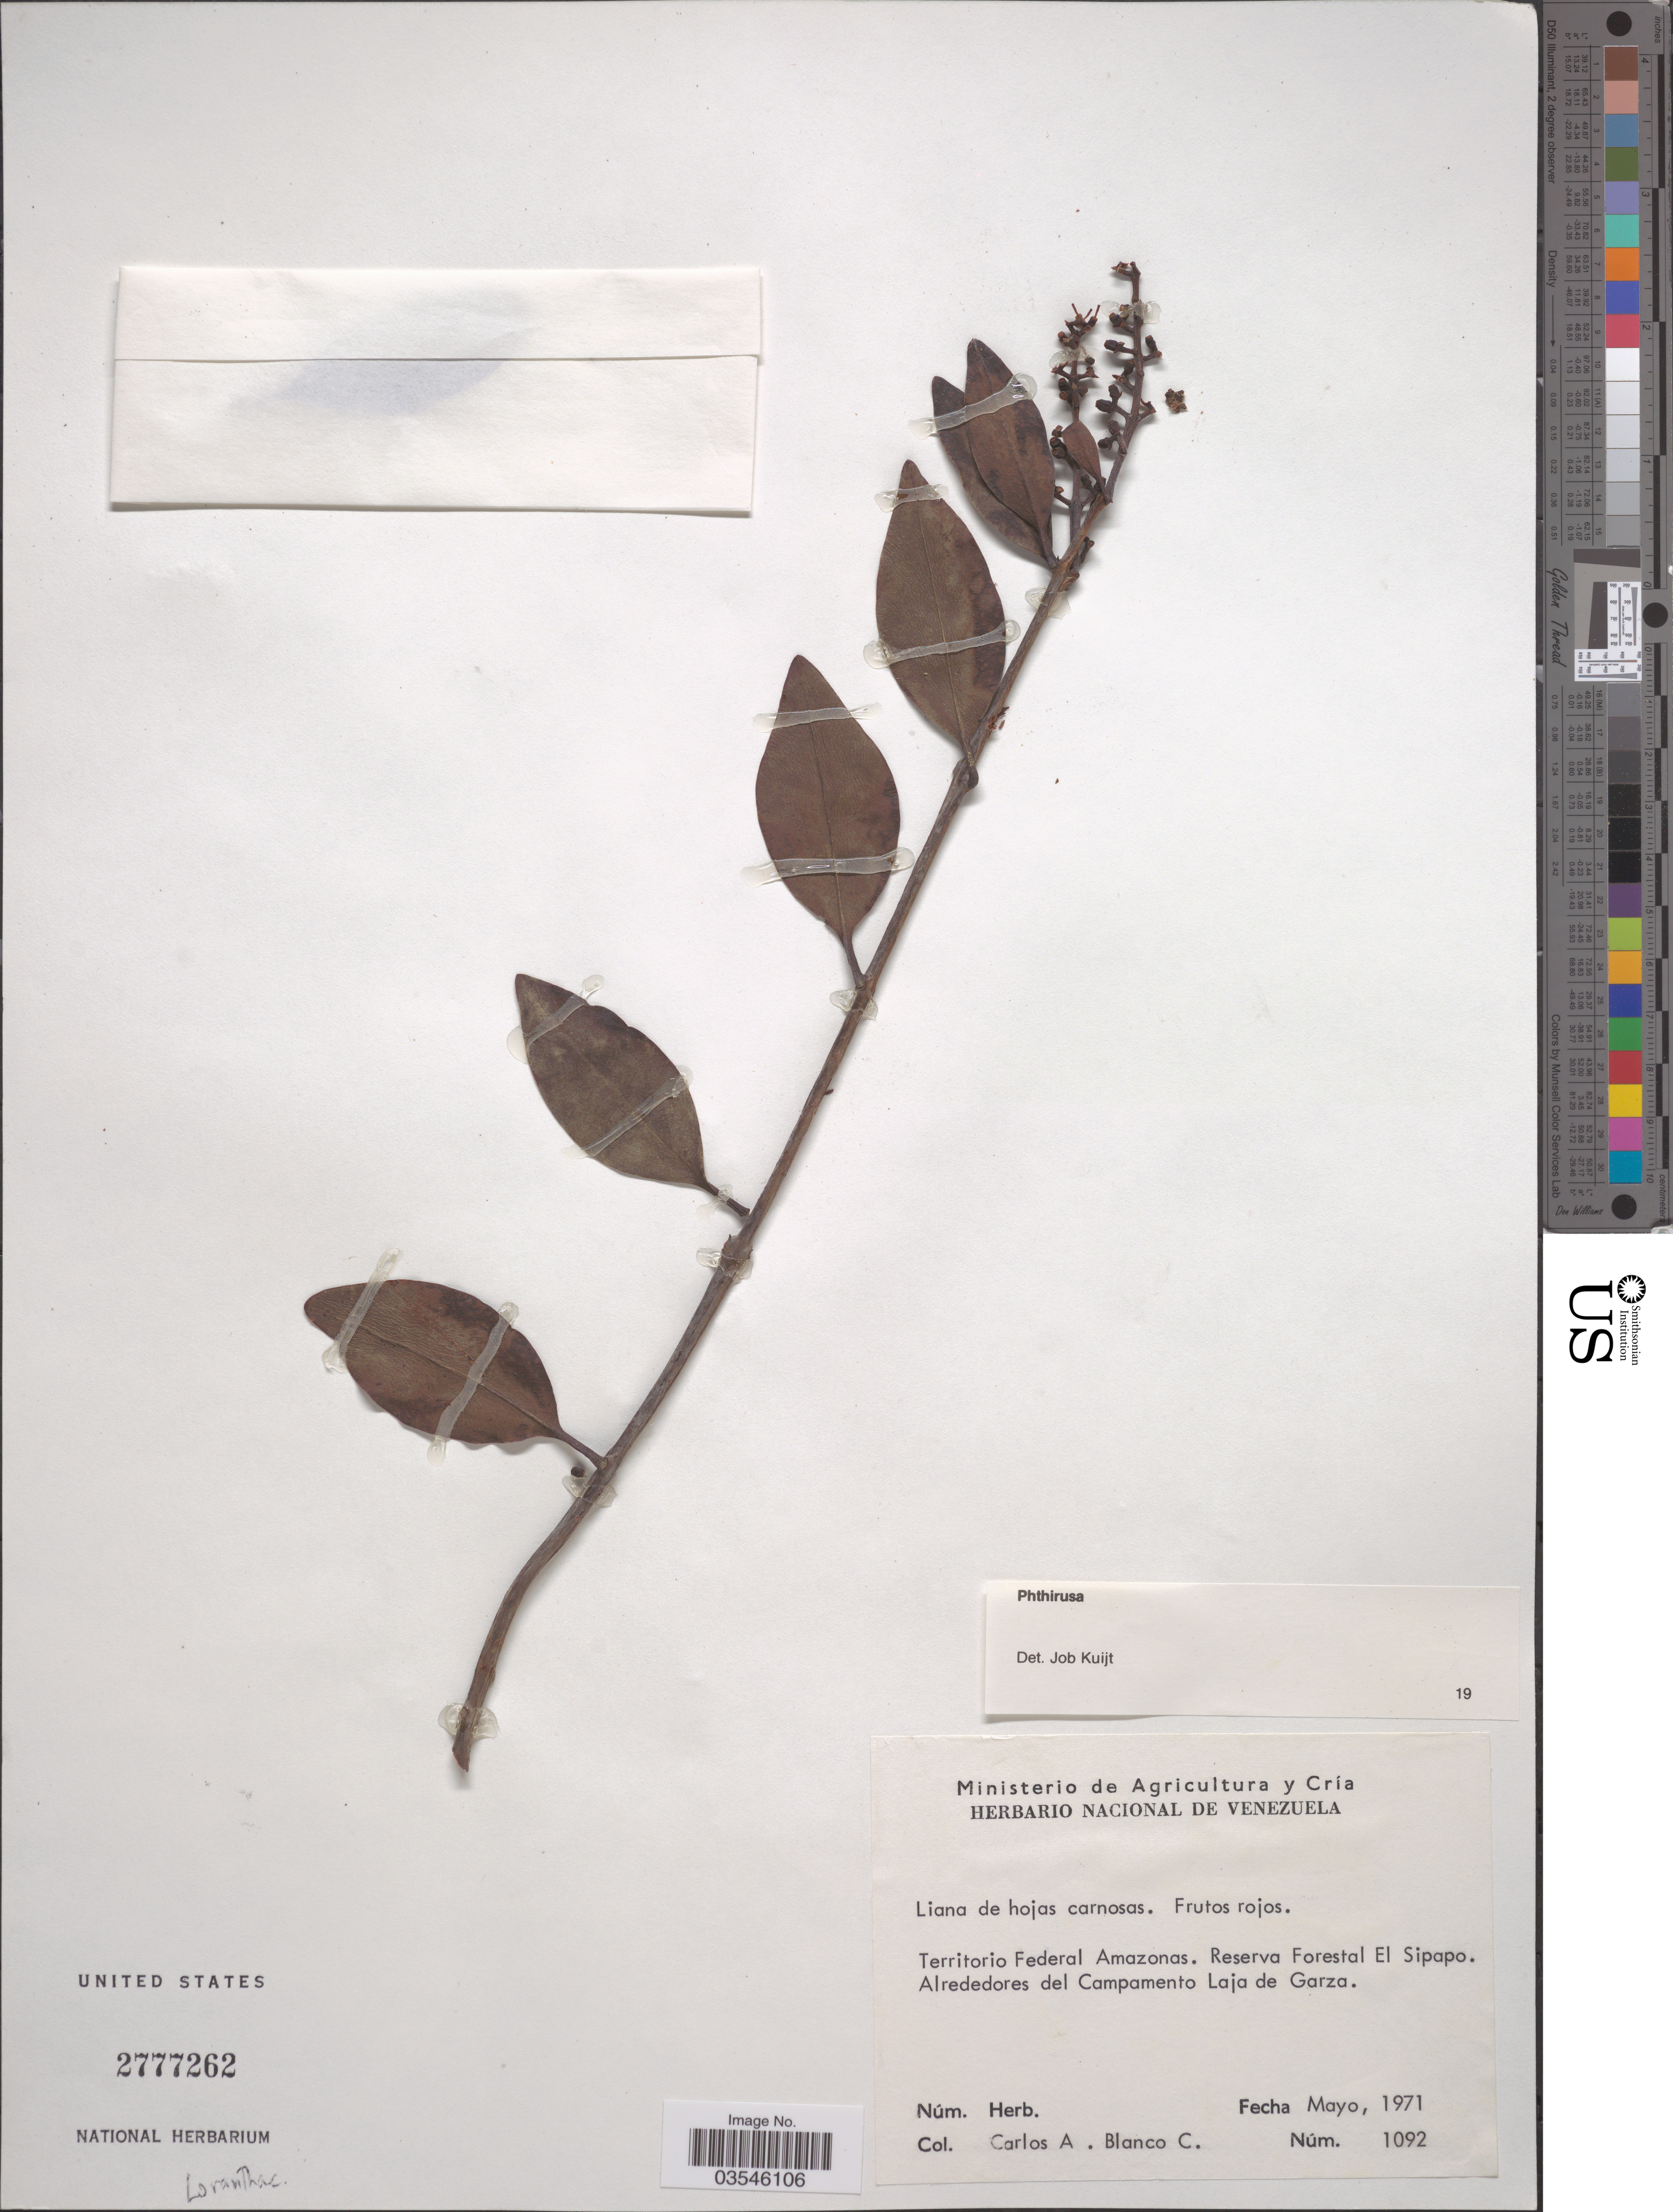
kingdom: Plantae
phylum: Tracheophyta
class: Magnoliopsida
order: Santalales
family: Loranthaceae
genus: Passovia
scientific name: Passovia pedunculata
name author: (Jacq.) Kuijt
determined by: Caraballo-Ortiz, Marcos A., (MISS), University of Mississippi (UNITED STATES)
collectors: C. A. Blanco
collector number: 1092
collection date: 1971-05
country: Venezuela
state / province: Amazonas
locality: Territorio Federal Amazonas. Reserva Forestal El Sipapo. Alrededores del Campamento Laja de Garza.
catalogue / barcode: US 2777262